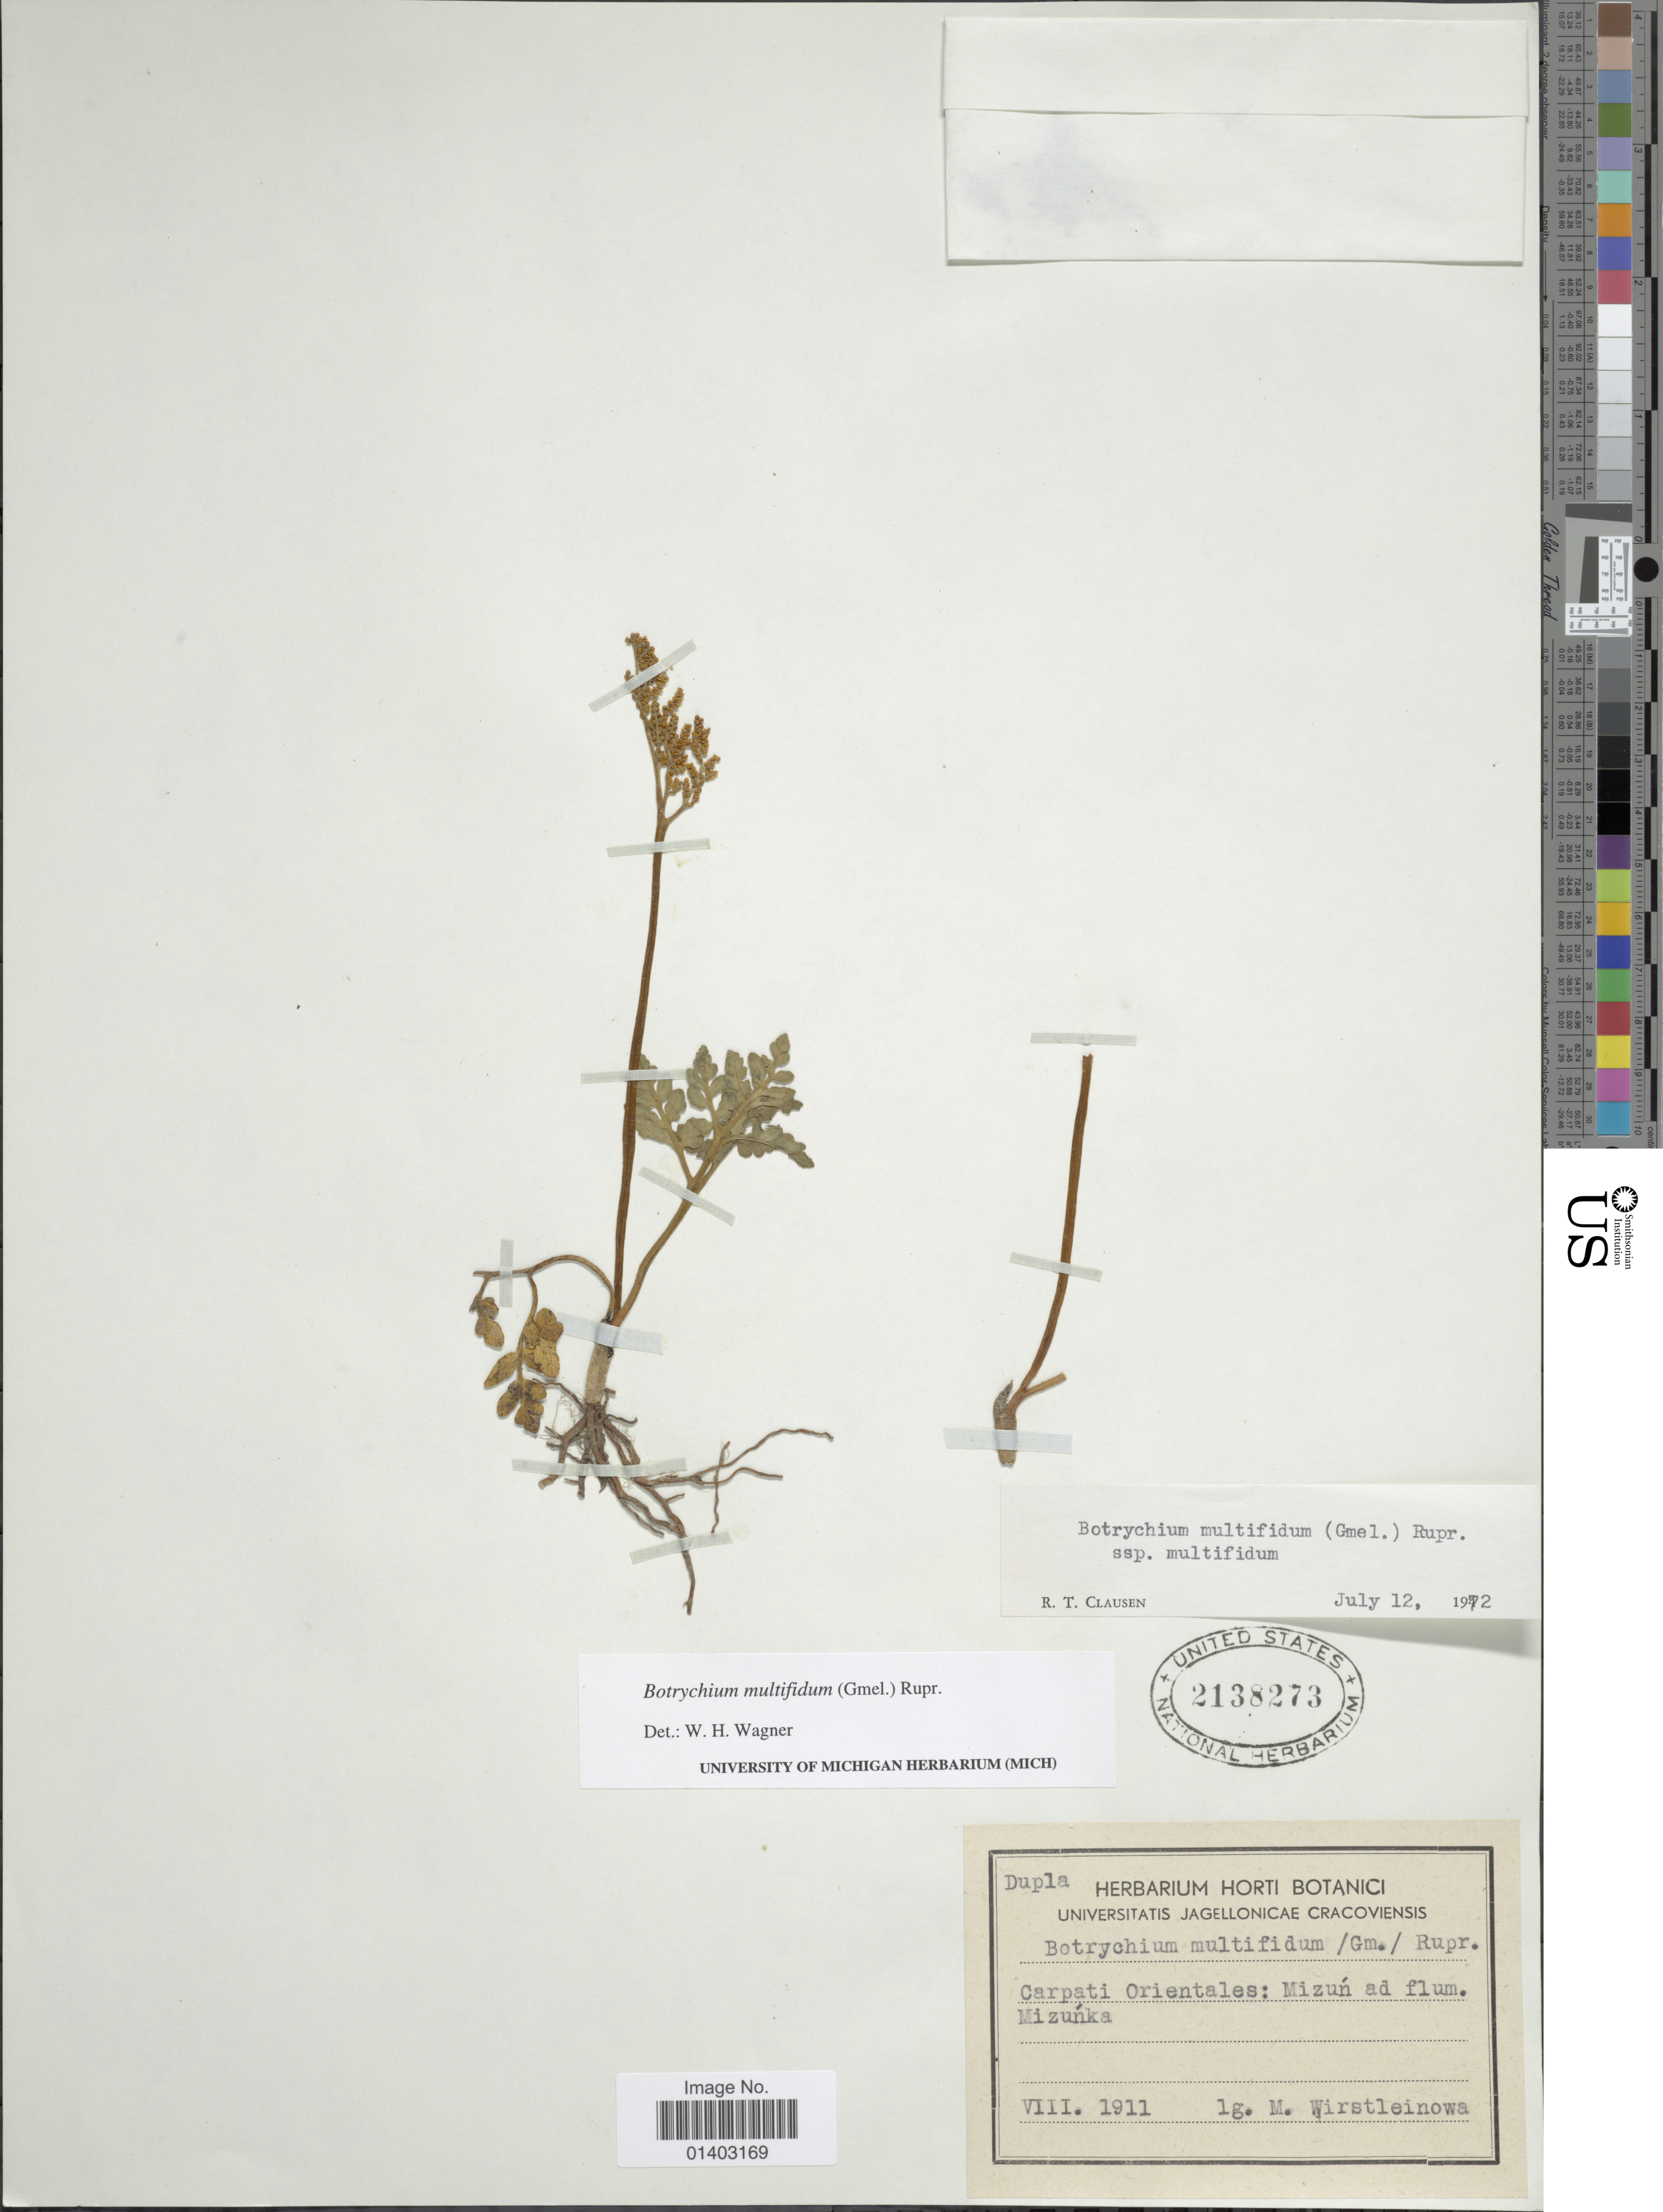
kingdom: Plantae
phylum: Tracheophyta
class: Polypodiopsida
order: Ophioglossales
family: Ophioglossaceae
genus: Botrychium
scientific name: Botrychium multifidum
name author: (J.F. Gmel.) Rupr.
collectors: M. Wirstleinowa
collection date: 1911-08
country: Ukraine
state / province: Ivano-Frankivs'k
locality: Carpati Orientales: Mizún ad flum Mizunka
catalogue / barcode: US 2138273